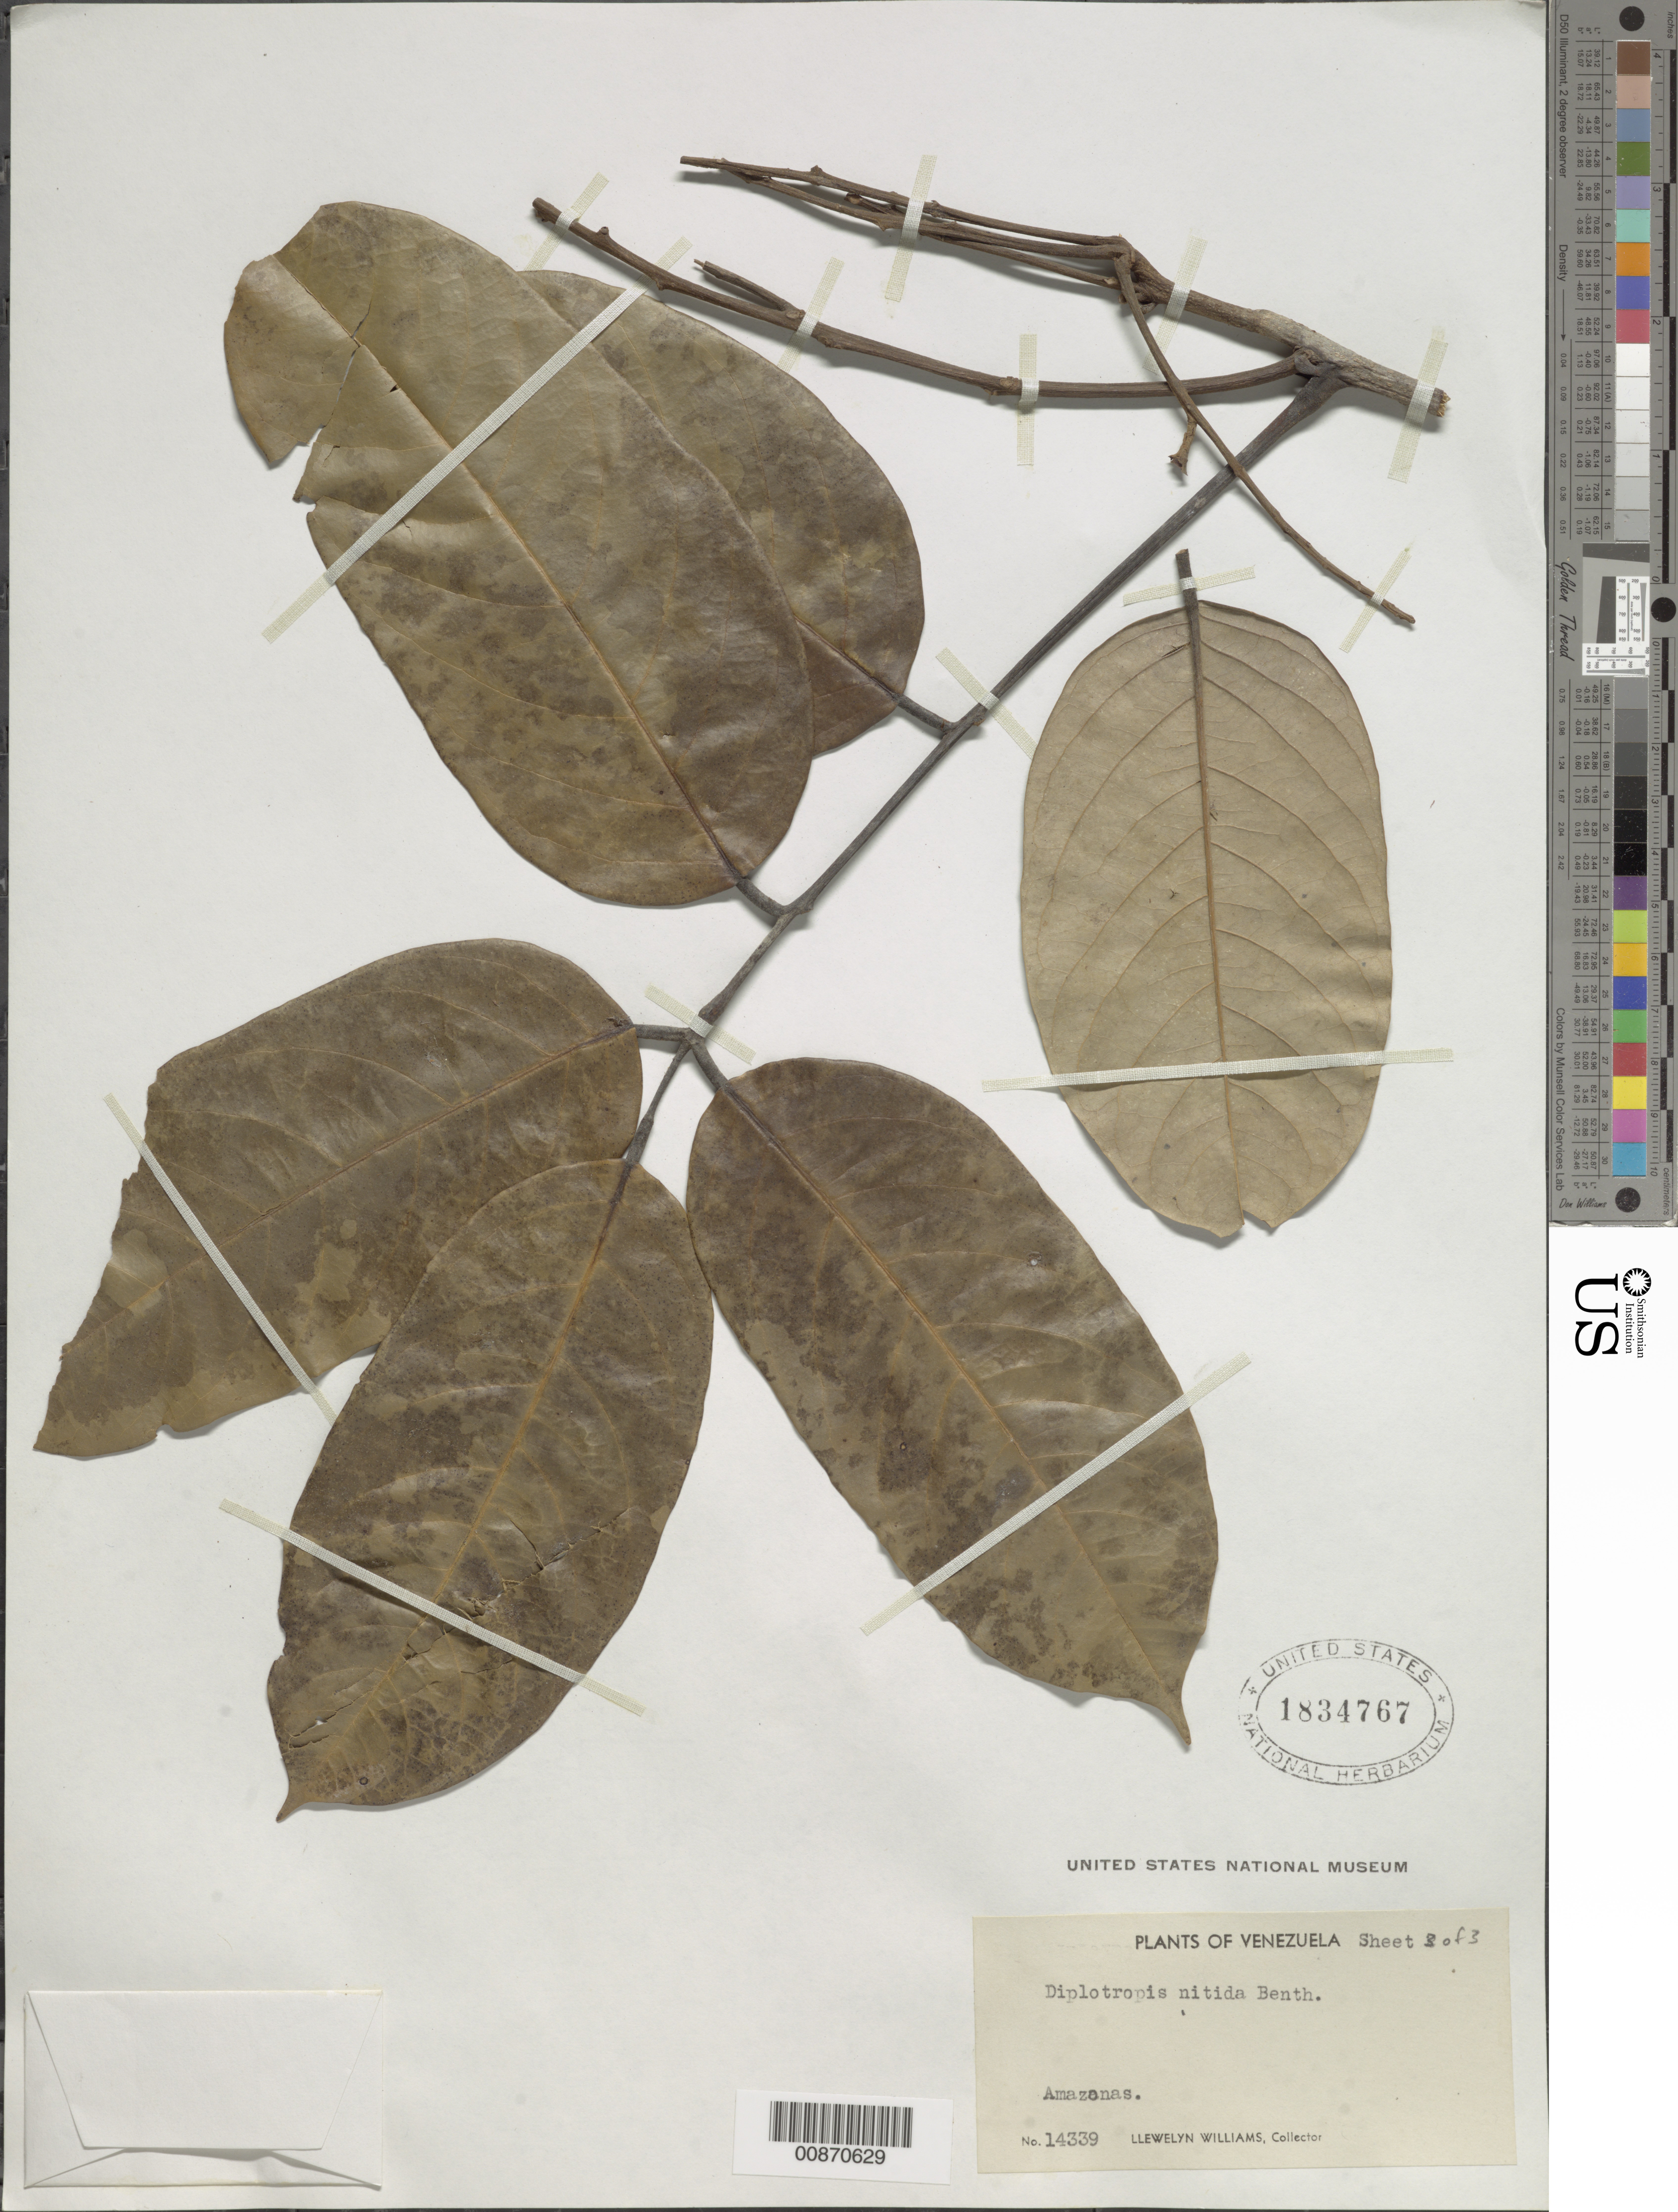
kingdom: Plantae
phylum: Tracheophyta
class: Magnoliopsida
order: Fabales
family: Fabaceae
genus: Clathrotropis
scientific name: Clathrotropis nitida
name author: Harms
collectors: Ll. Williams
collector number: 14339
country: Venezuela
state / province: Amazonas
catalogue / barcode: US 1834767